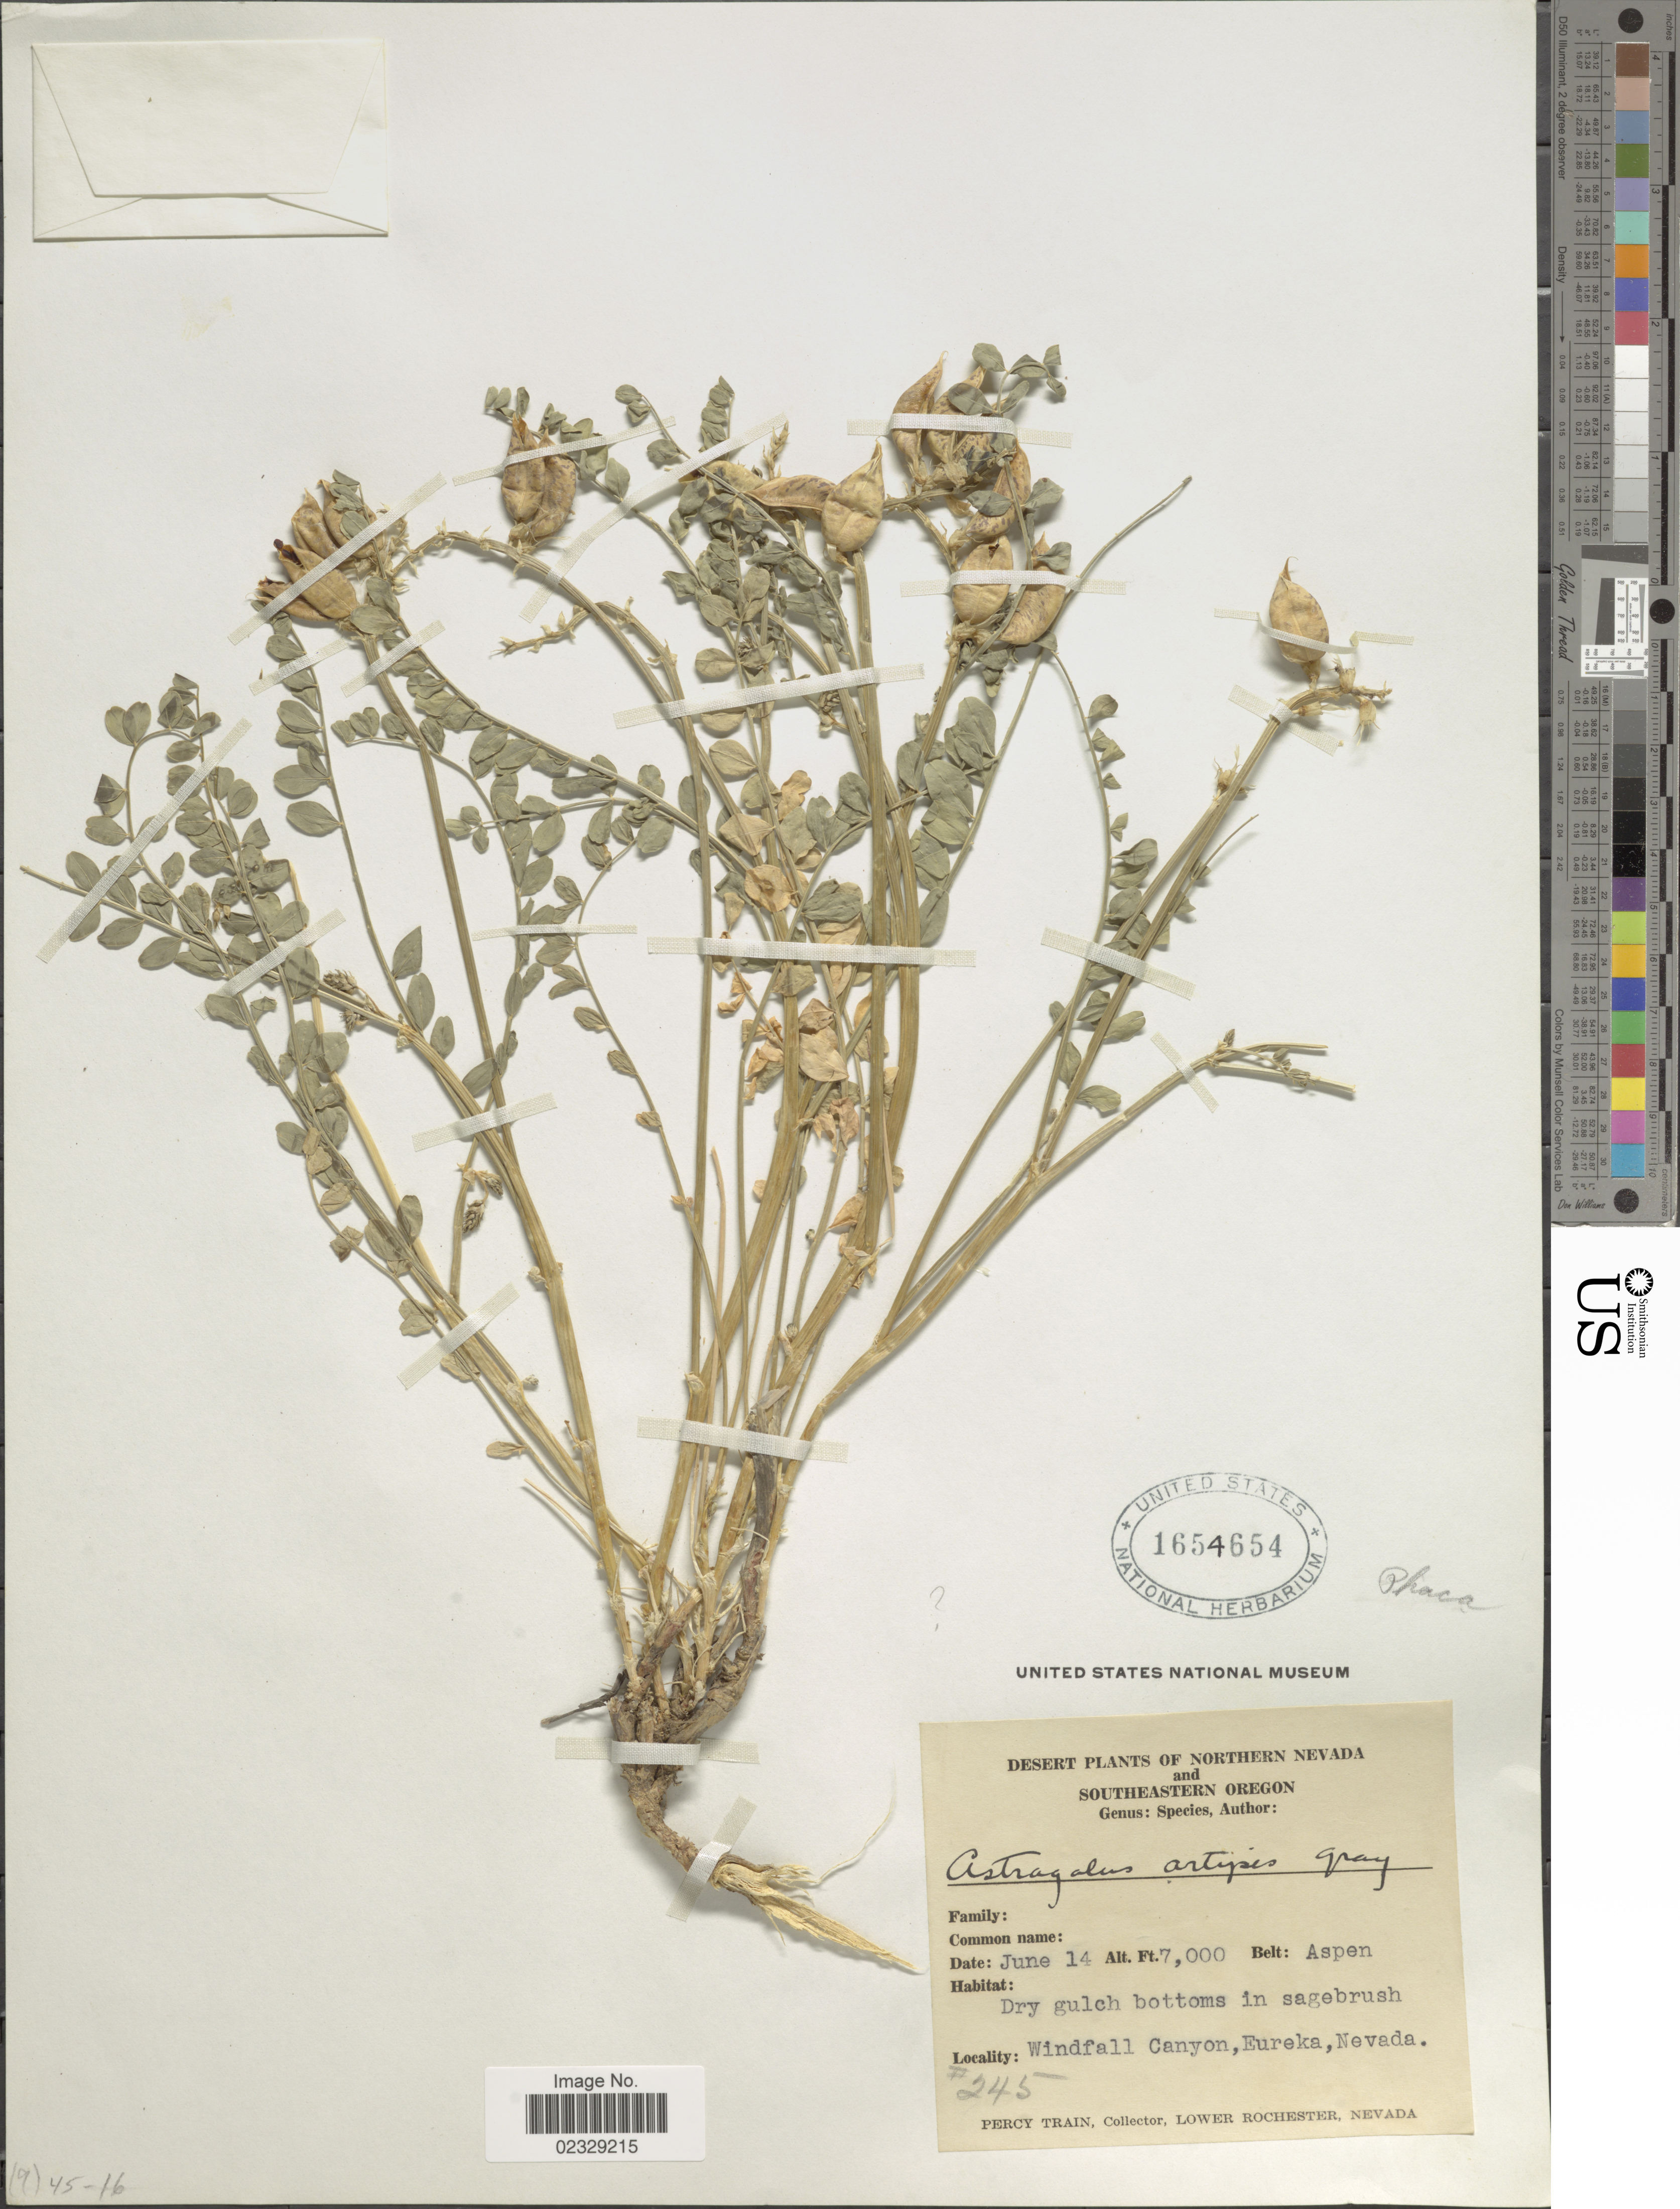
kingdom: Plantae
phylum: Tracheophyta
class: Magnoliopsida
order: Fabales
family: Fabaceae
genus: Astragalus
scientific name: Astragalus artipes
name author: A. Gray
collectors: P. Train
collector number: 245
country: United States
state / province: Nevada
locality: Northern Nevada and Southeastern Oregon, Aspen, Windfall Canyon, Eureka, Nevada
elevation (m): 2134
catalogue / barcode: US 1654654